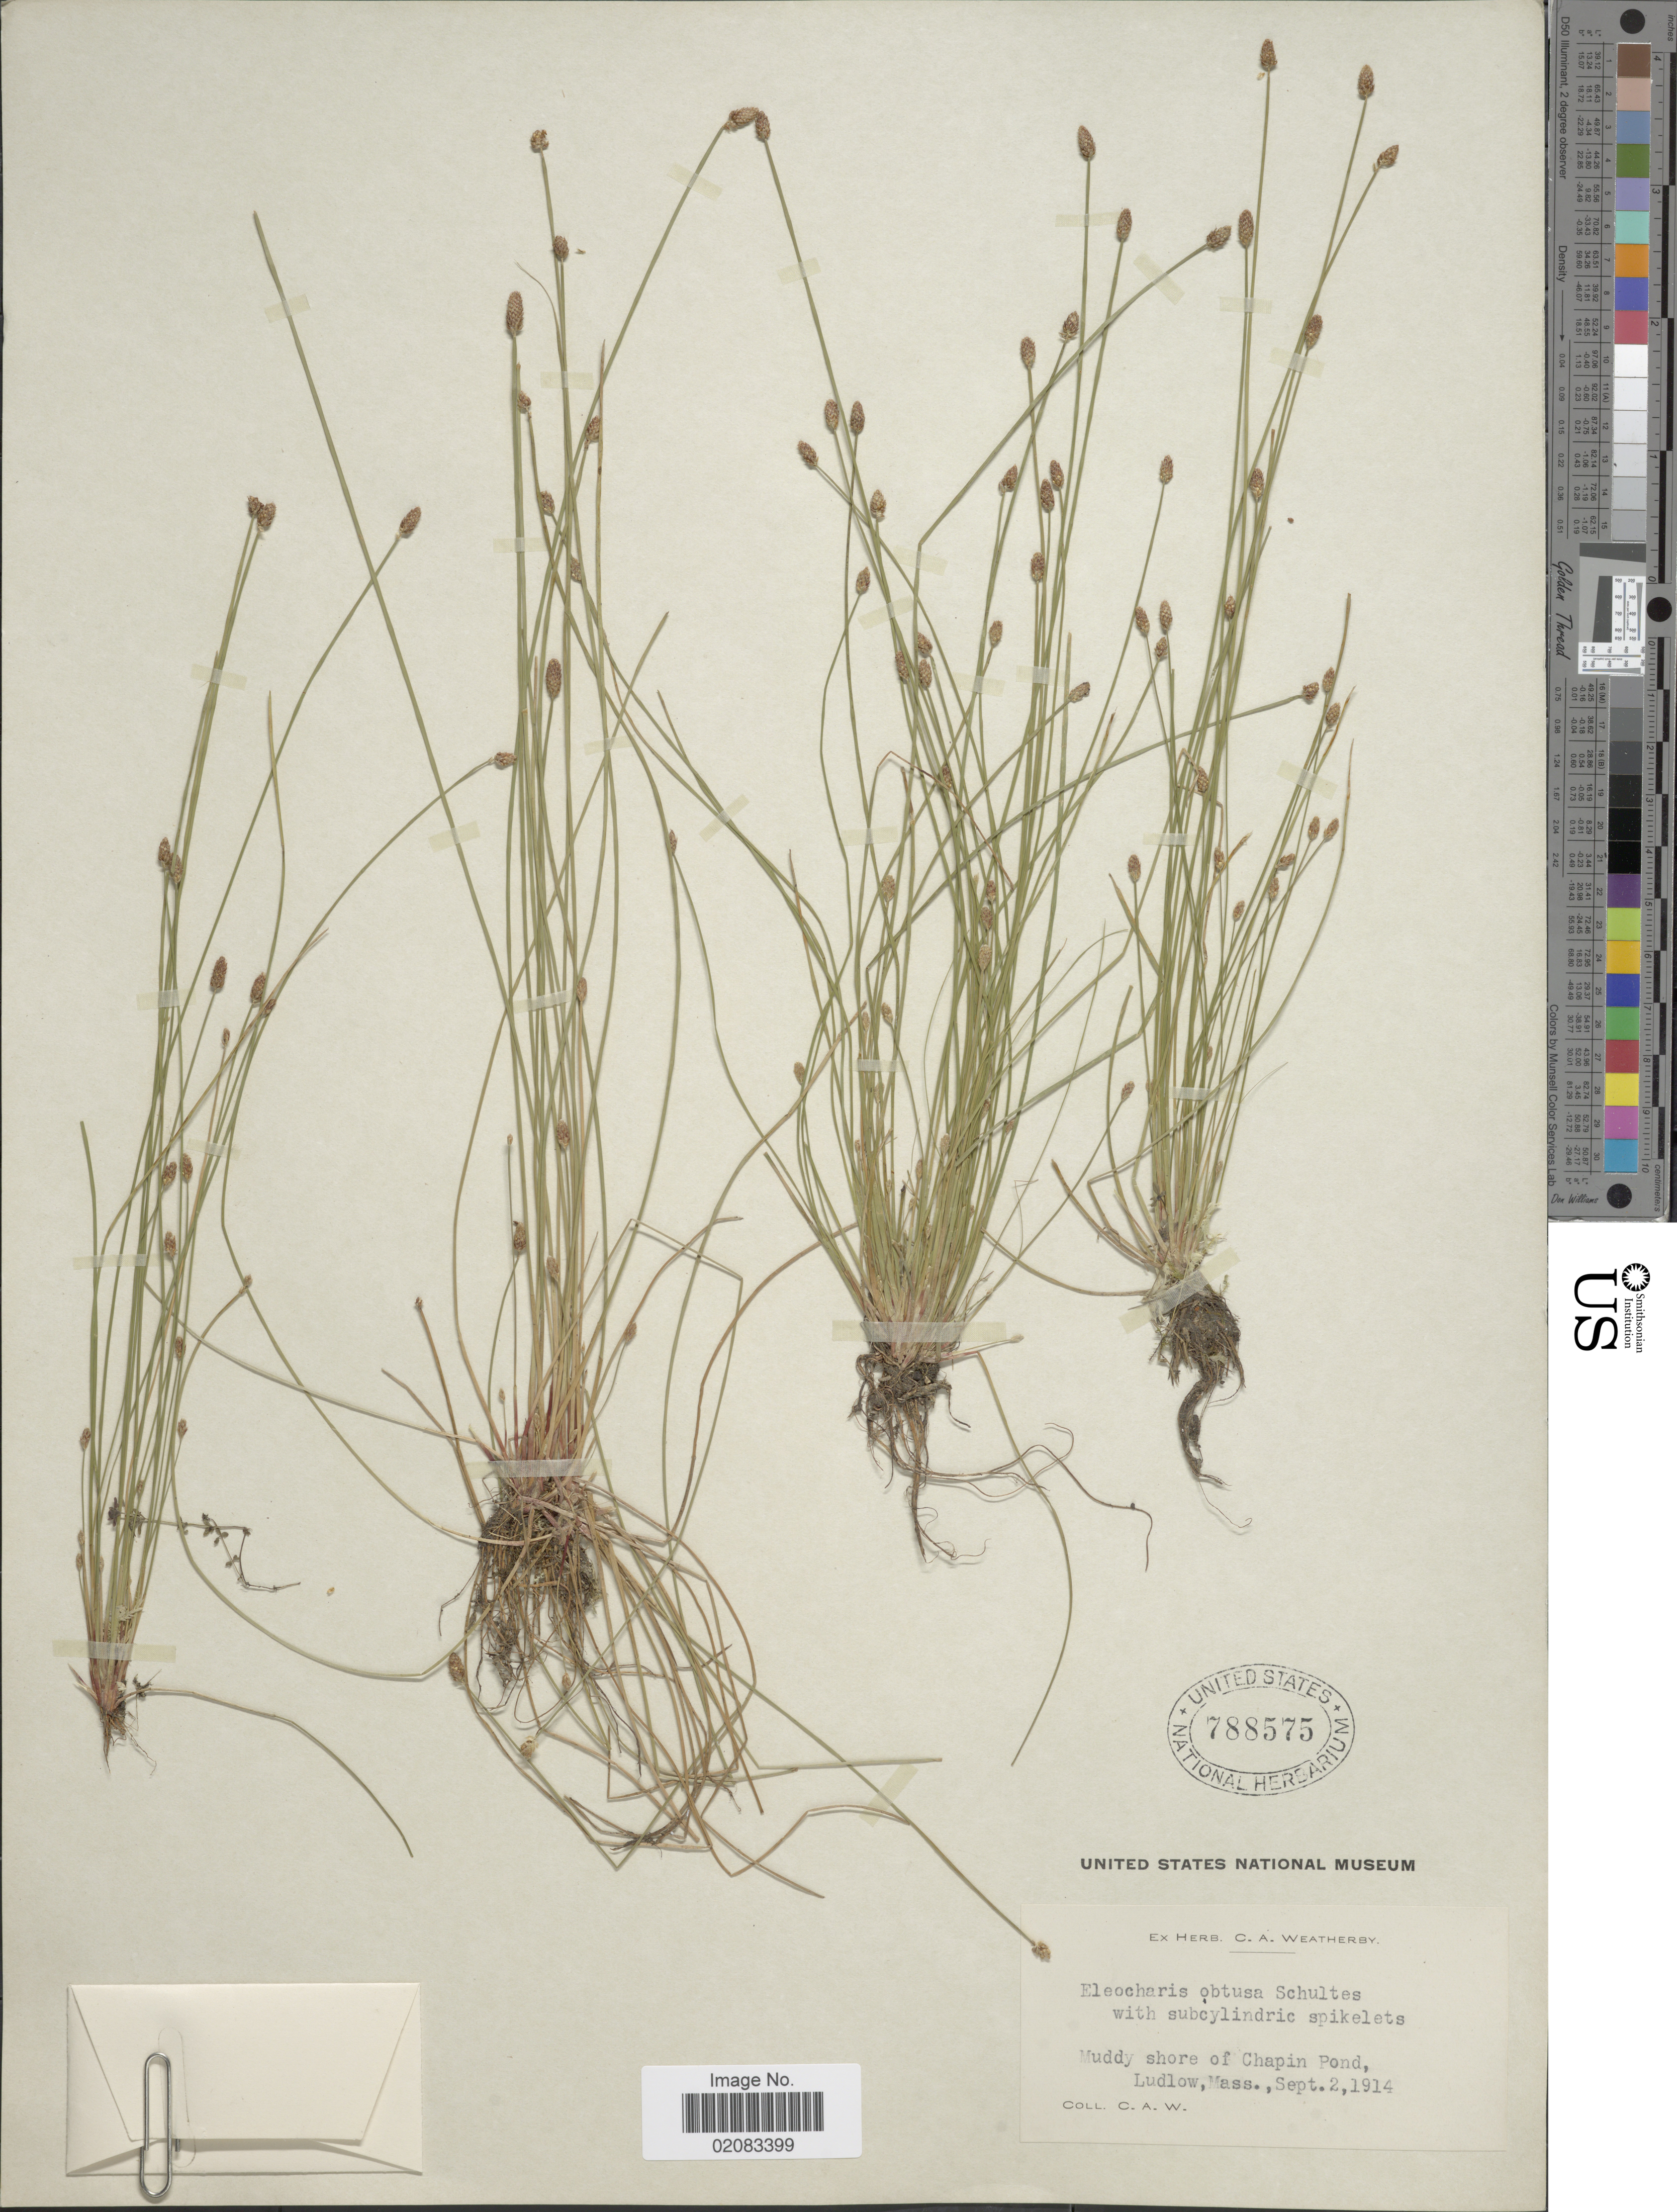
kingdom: Plantae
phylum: Tracheophyta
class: Liliopsida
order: Poales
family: Cyperaceae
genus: Eleocharis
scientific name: Eleocharis obtusa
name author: (Willd.) Schult.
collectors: C. A. Weatherby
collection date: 1914-09-02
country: United States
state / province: Massachusetts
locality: Muddy shore of Chapin Pond, Ludlow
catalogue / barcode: US 788575